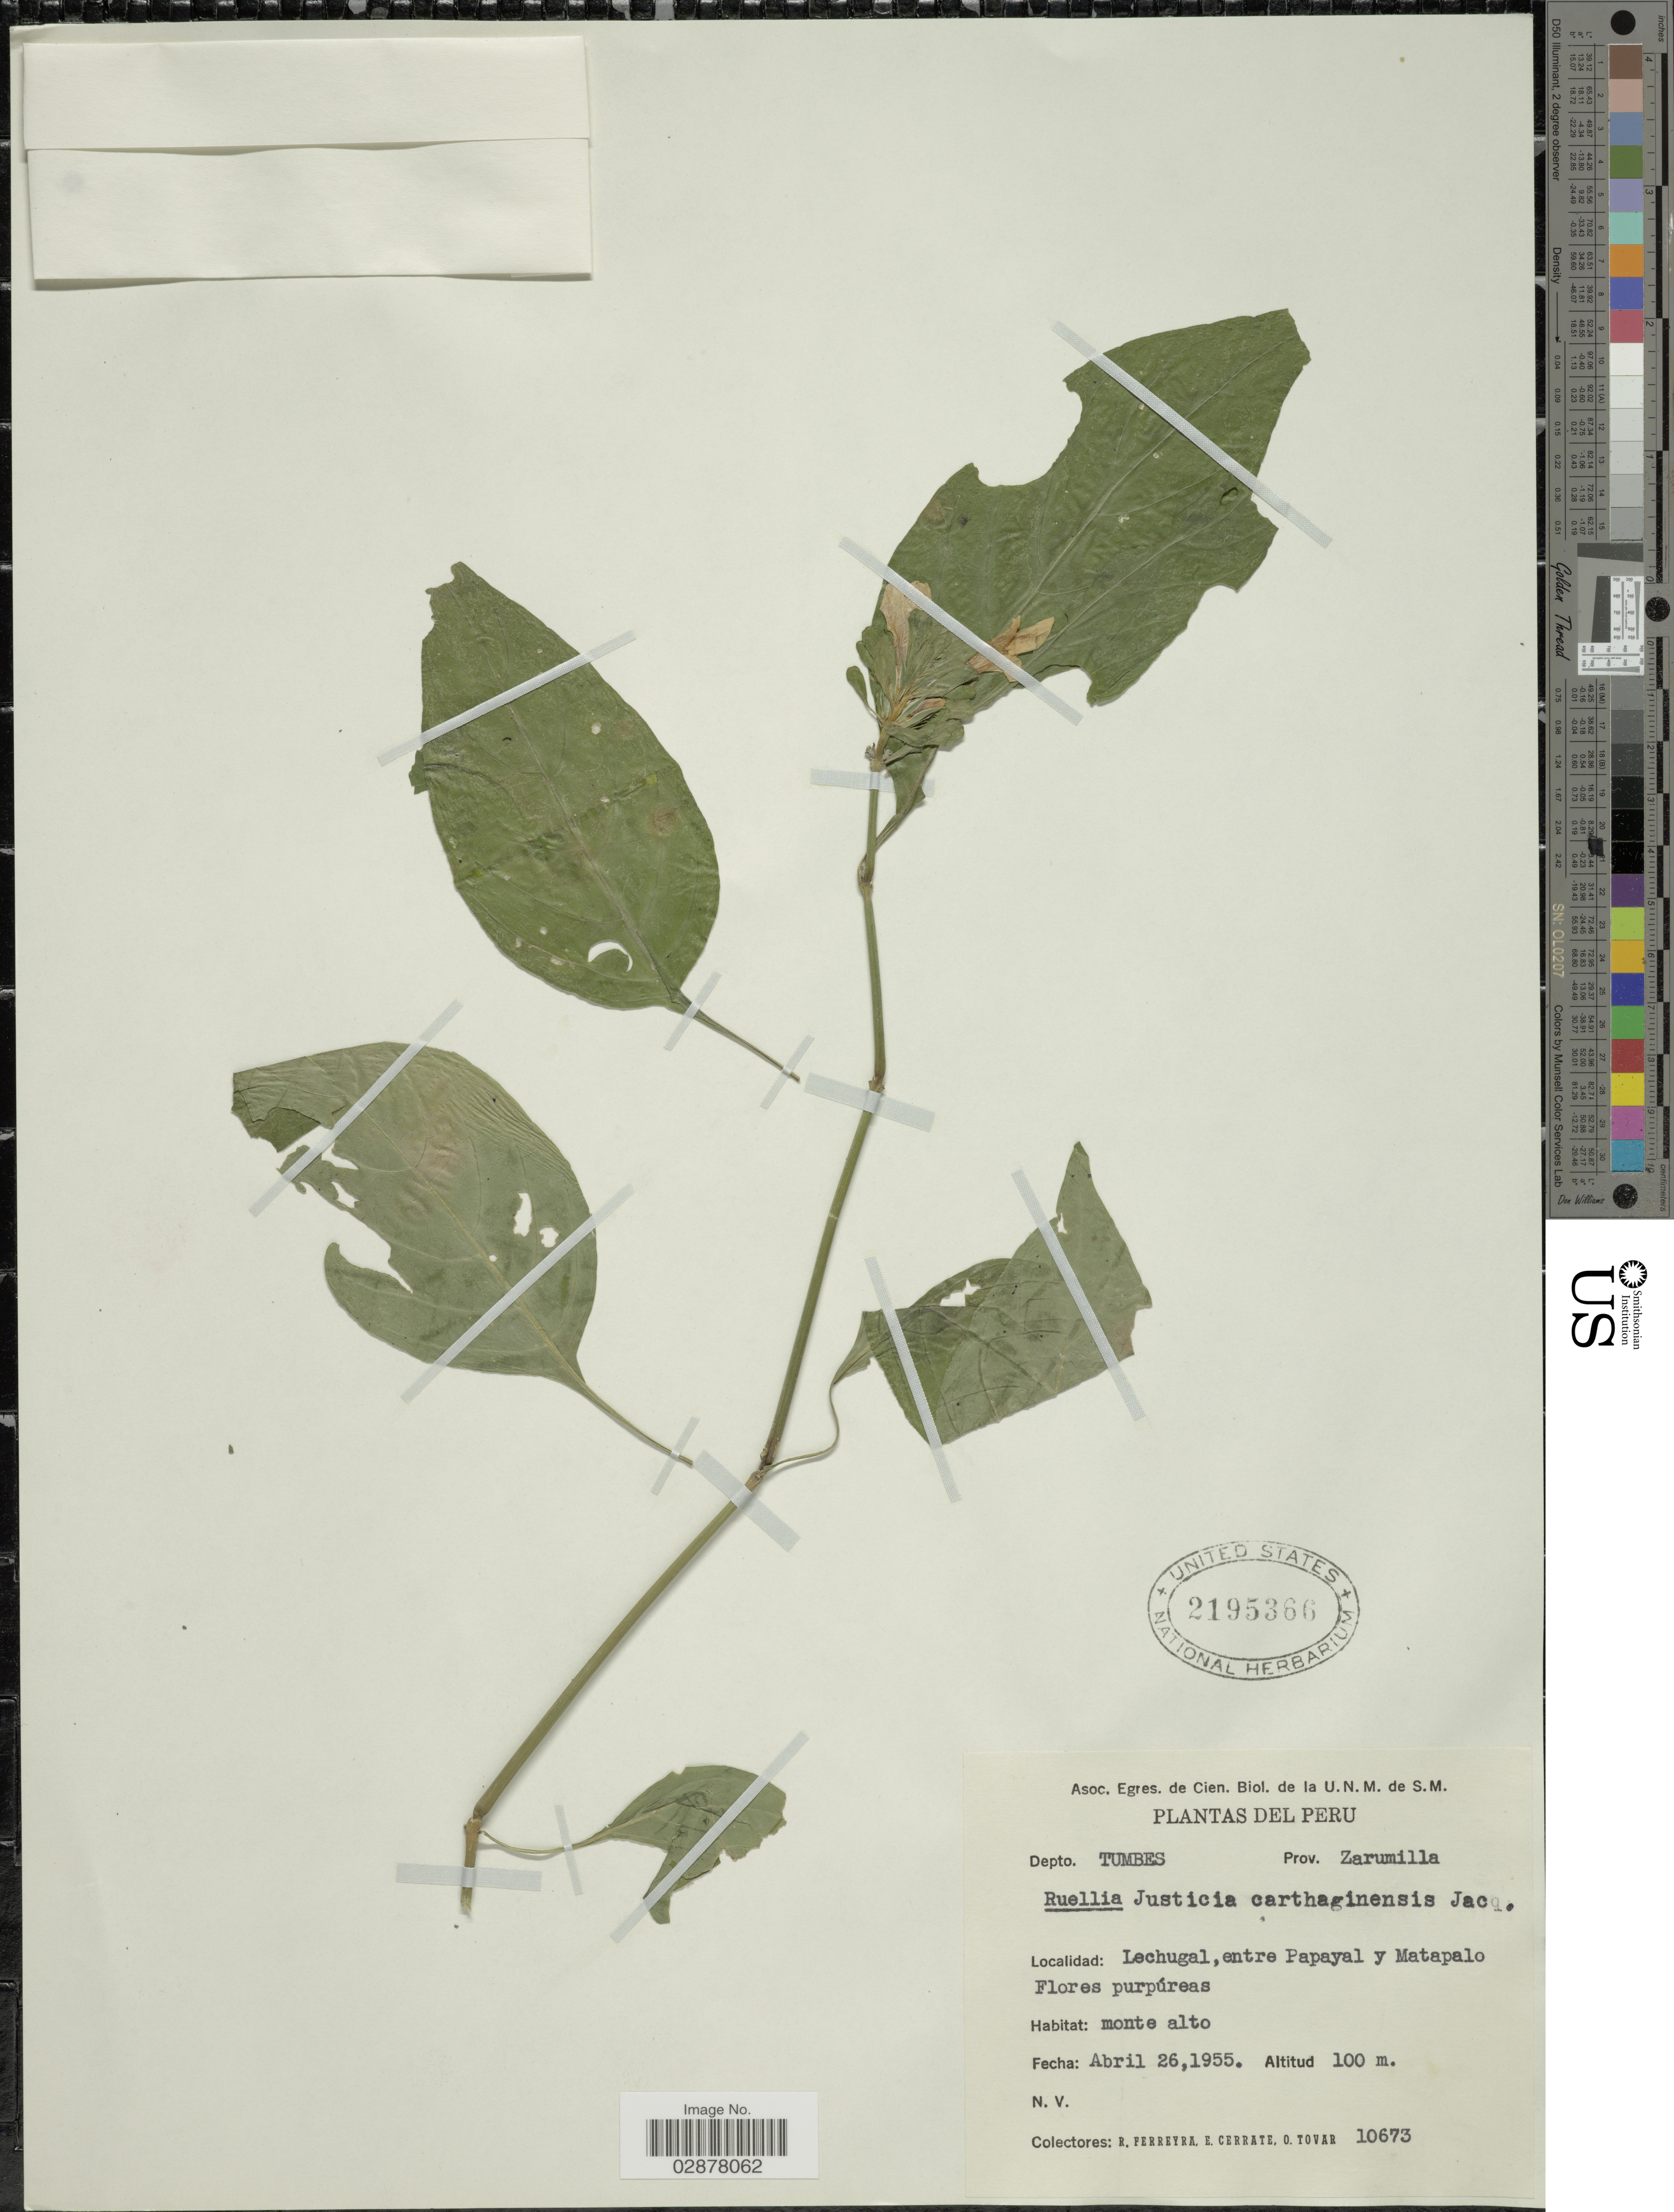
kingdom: Plantae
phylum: Tracheophyta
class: Magnoliopsida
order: Lamiales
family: Acanthaceae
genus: Justicia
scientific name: Justicia carthaginensis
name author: Jacq.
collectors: R. A. Ferreyra, E. Cerrate & Ó. Tovar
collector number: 10673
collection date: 1955-04-26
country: Peru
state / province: Tumbes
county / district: Zarumilla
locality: Depto. Tumbes, Prov. Zarumilla, Lechugal, entre Papayal y Matapalo.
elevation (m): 100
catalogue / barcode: US 2195366